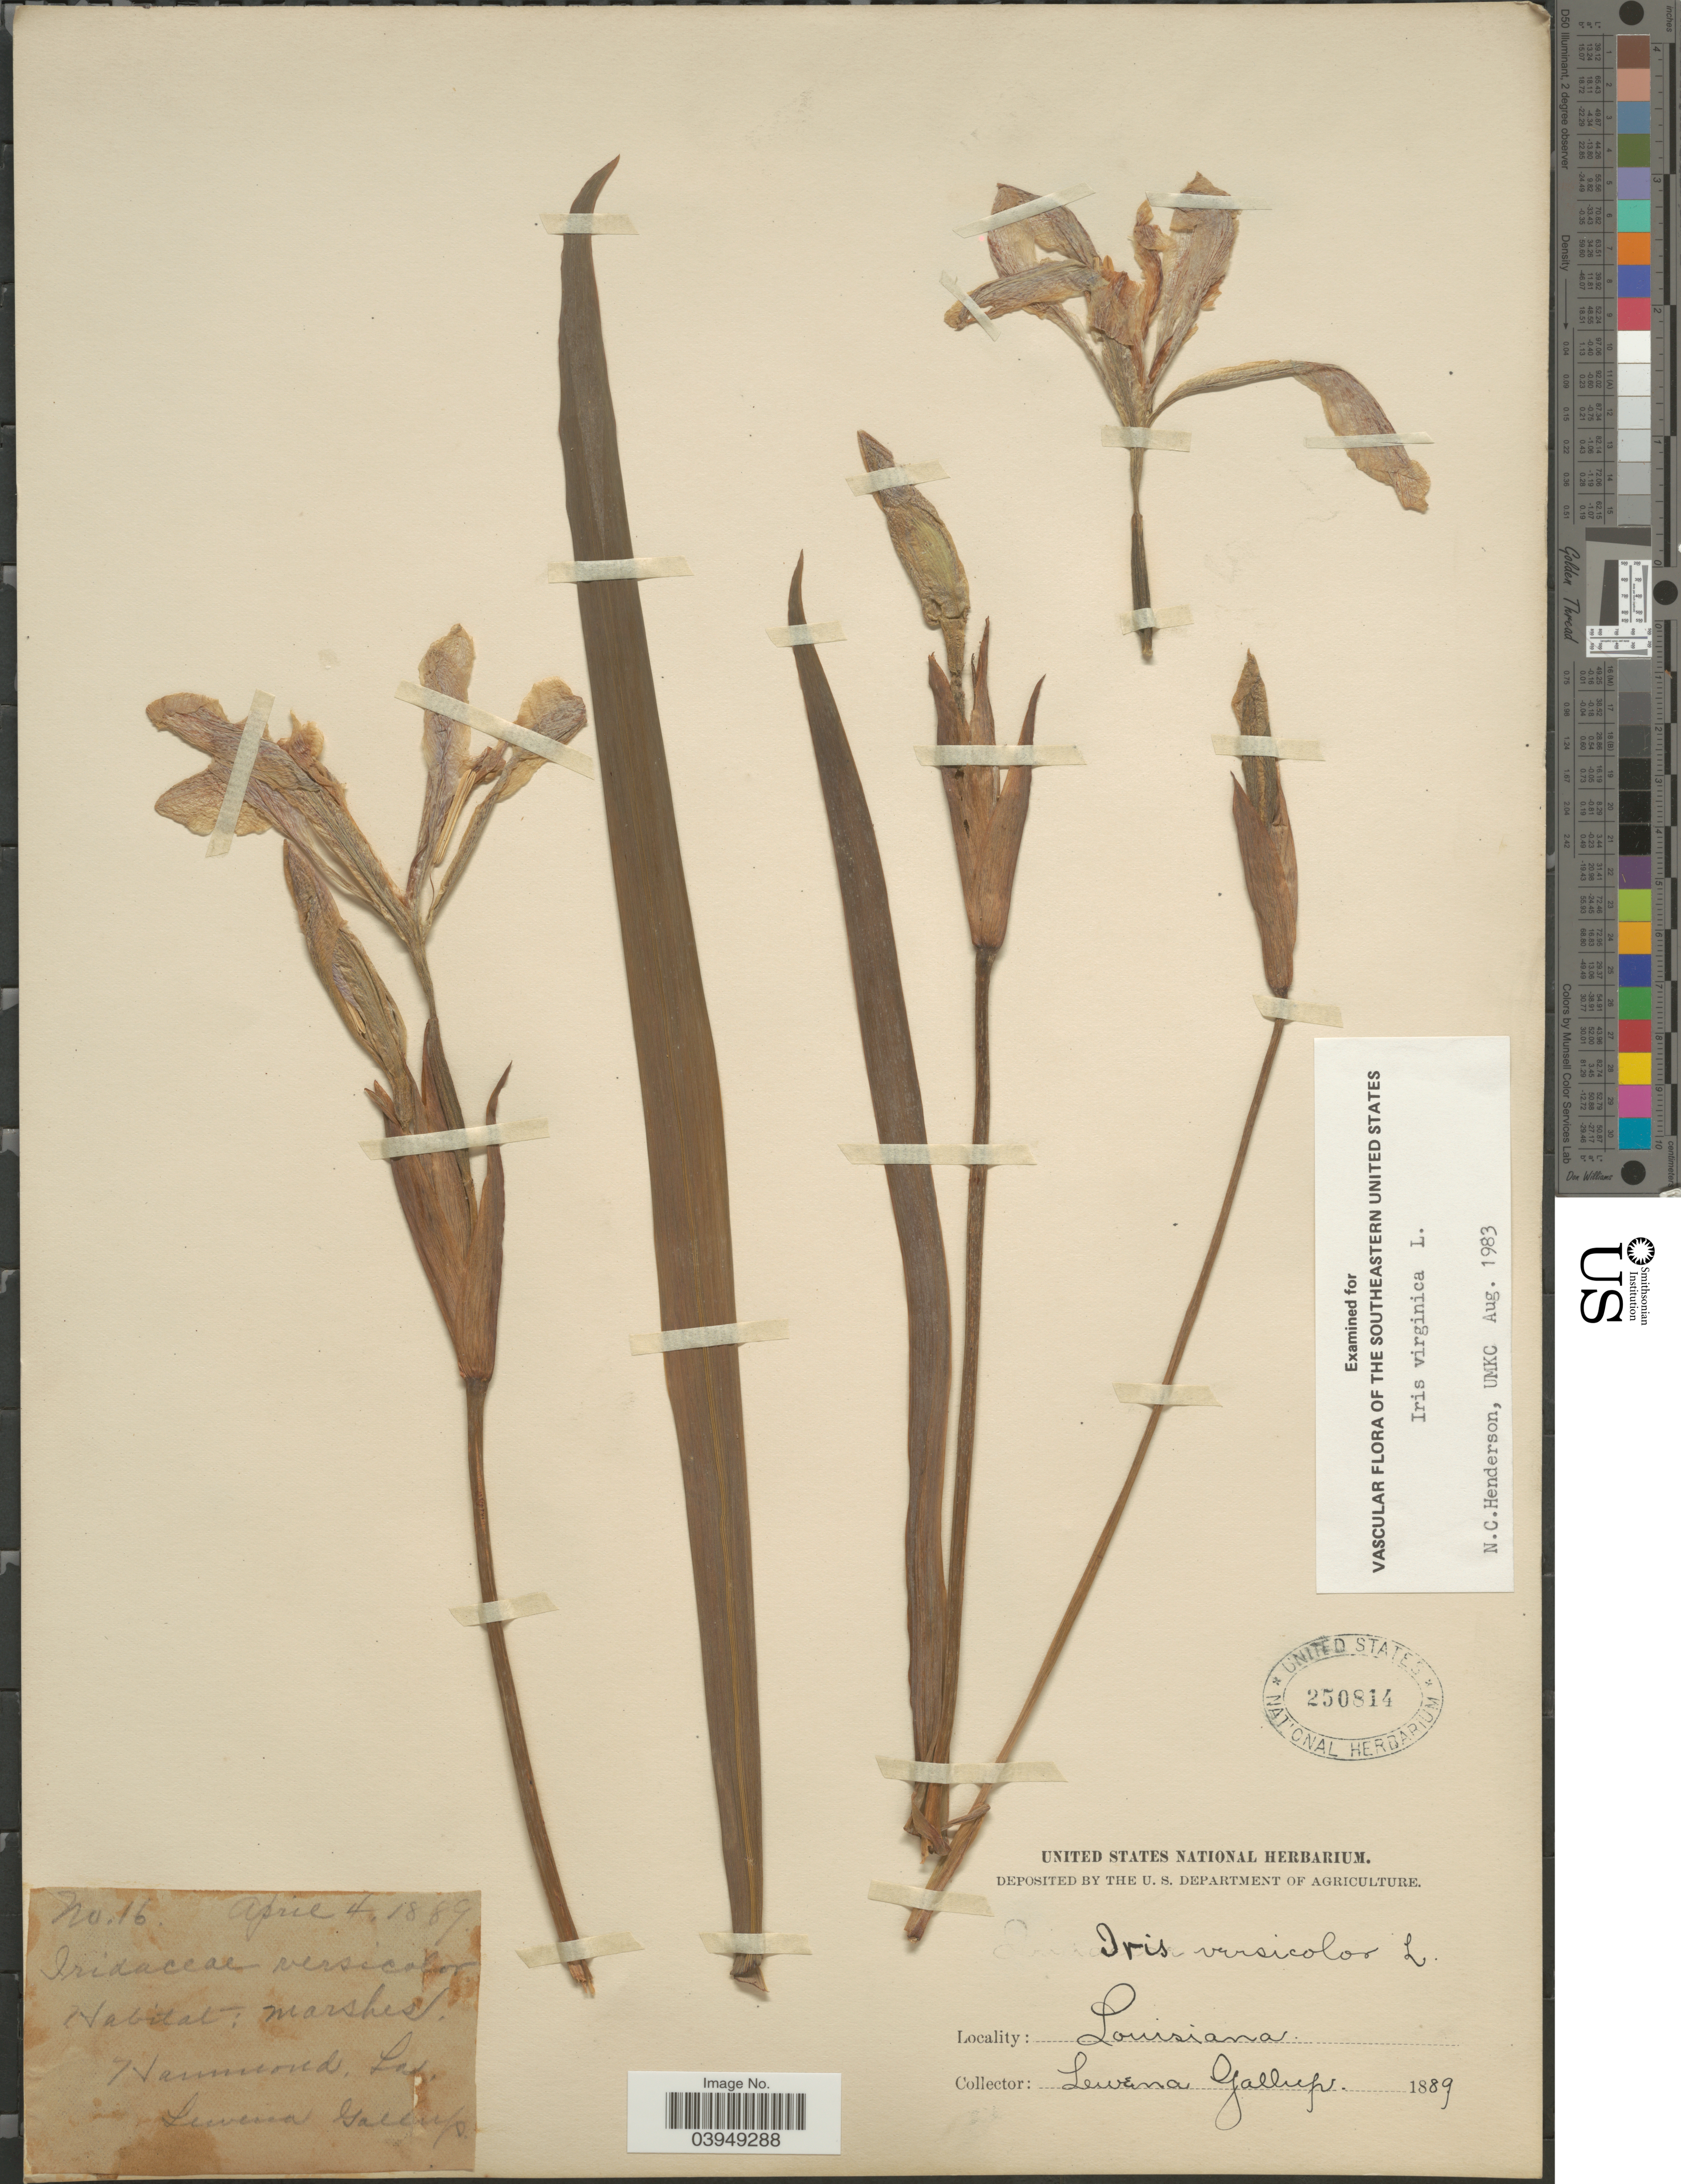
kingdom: Plantae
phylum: Tracheophyta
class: Liliopsida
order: Asparagales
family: Iridaceae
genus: Iris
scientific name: Iris virginica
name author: L.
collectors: L. Gallup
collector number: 16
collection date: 1889-04-04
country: United States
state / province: Louisiana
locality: Hammond.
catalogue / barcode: US 250814